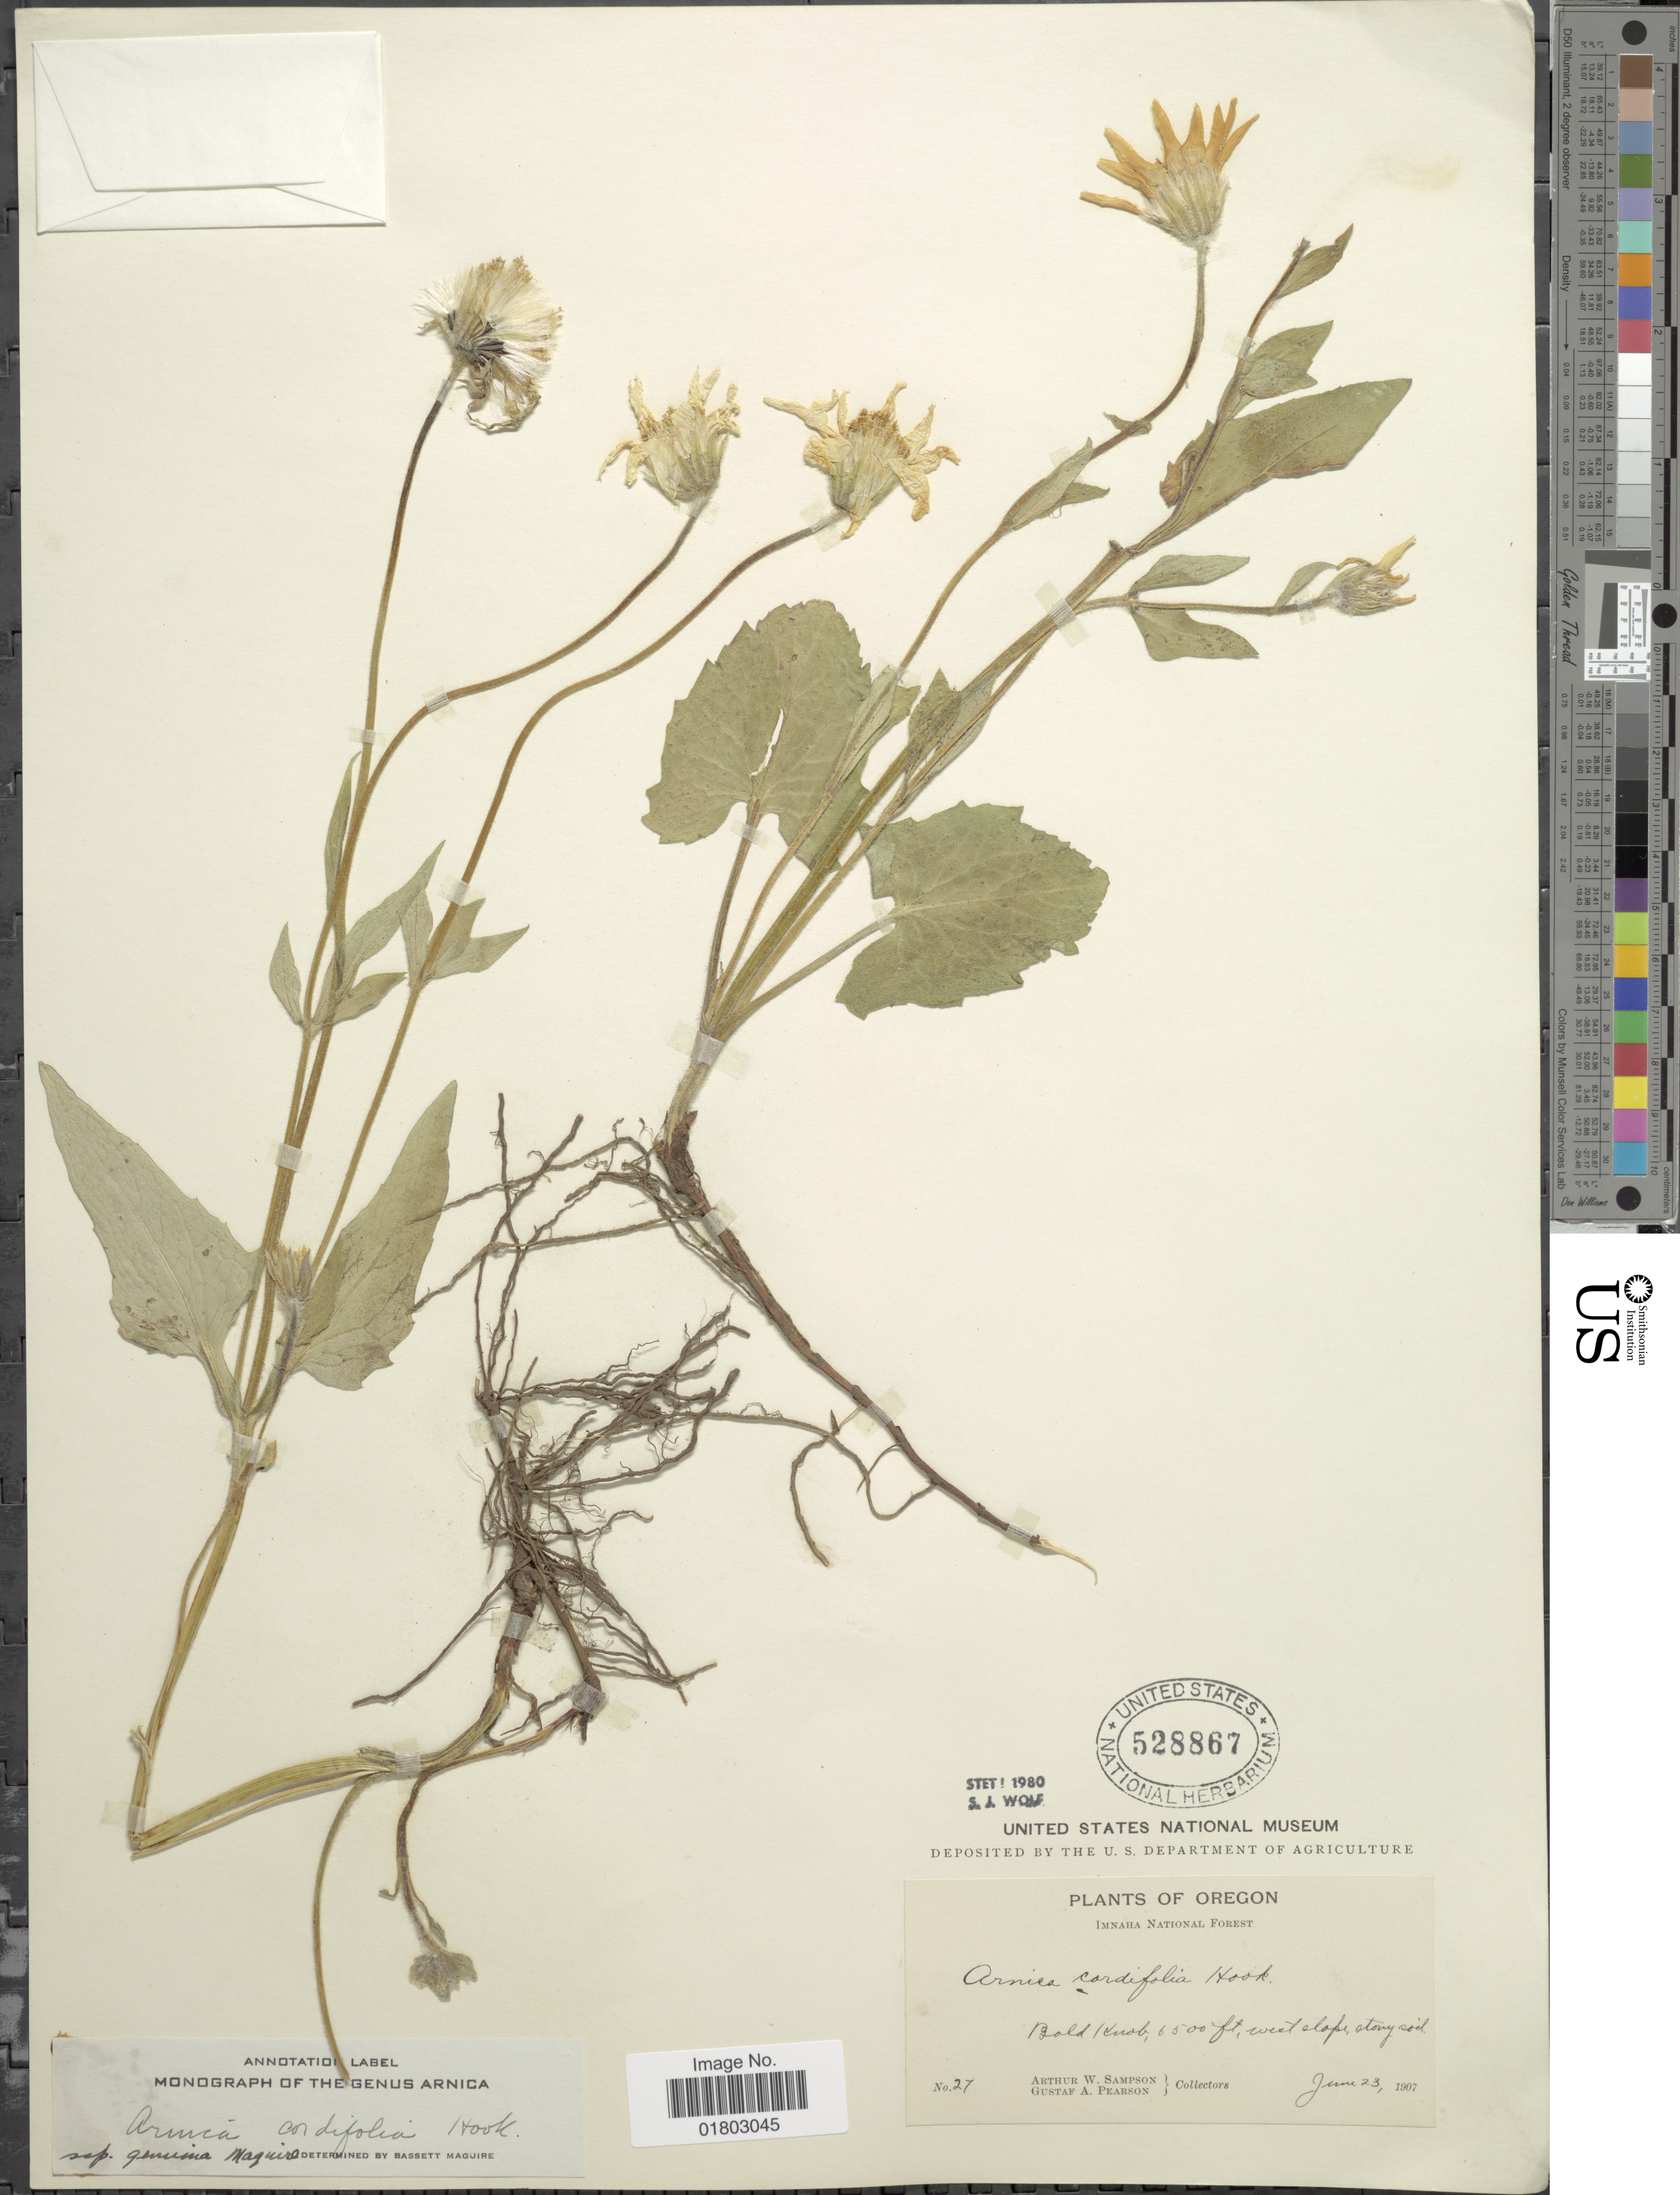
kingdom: Plantae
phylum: Tracheophyta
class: Magnoliopsida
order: Asterales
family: Asteraceae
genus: Arnica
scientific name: Arnica cordifolia subsp. genuina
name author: Maguire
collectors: A. Sampson & G. A. Pearson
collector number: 27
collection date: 1907-06-23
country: United States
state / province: Oregon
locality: Imnaha National Forest, Bold Knob, west slope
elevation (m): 1981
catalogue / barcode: US 528867